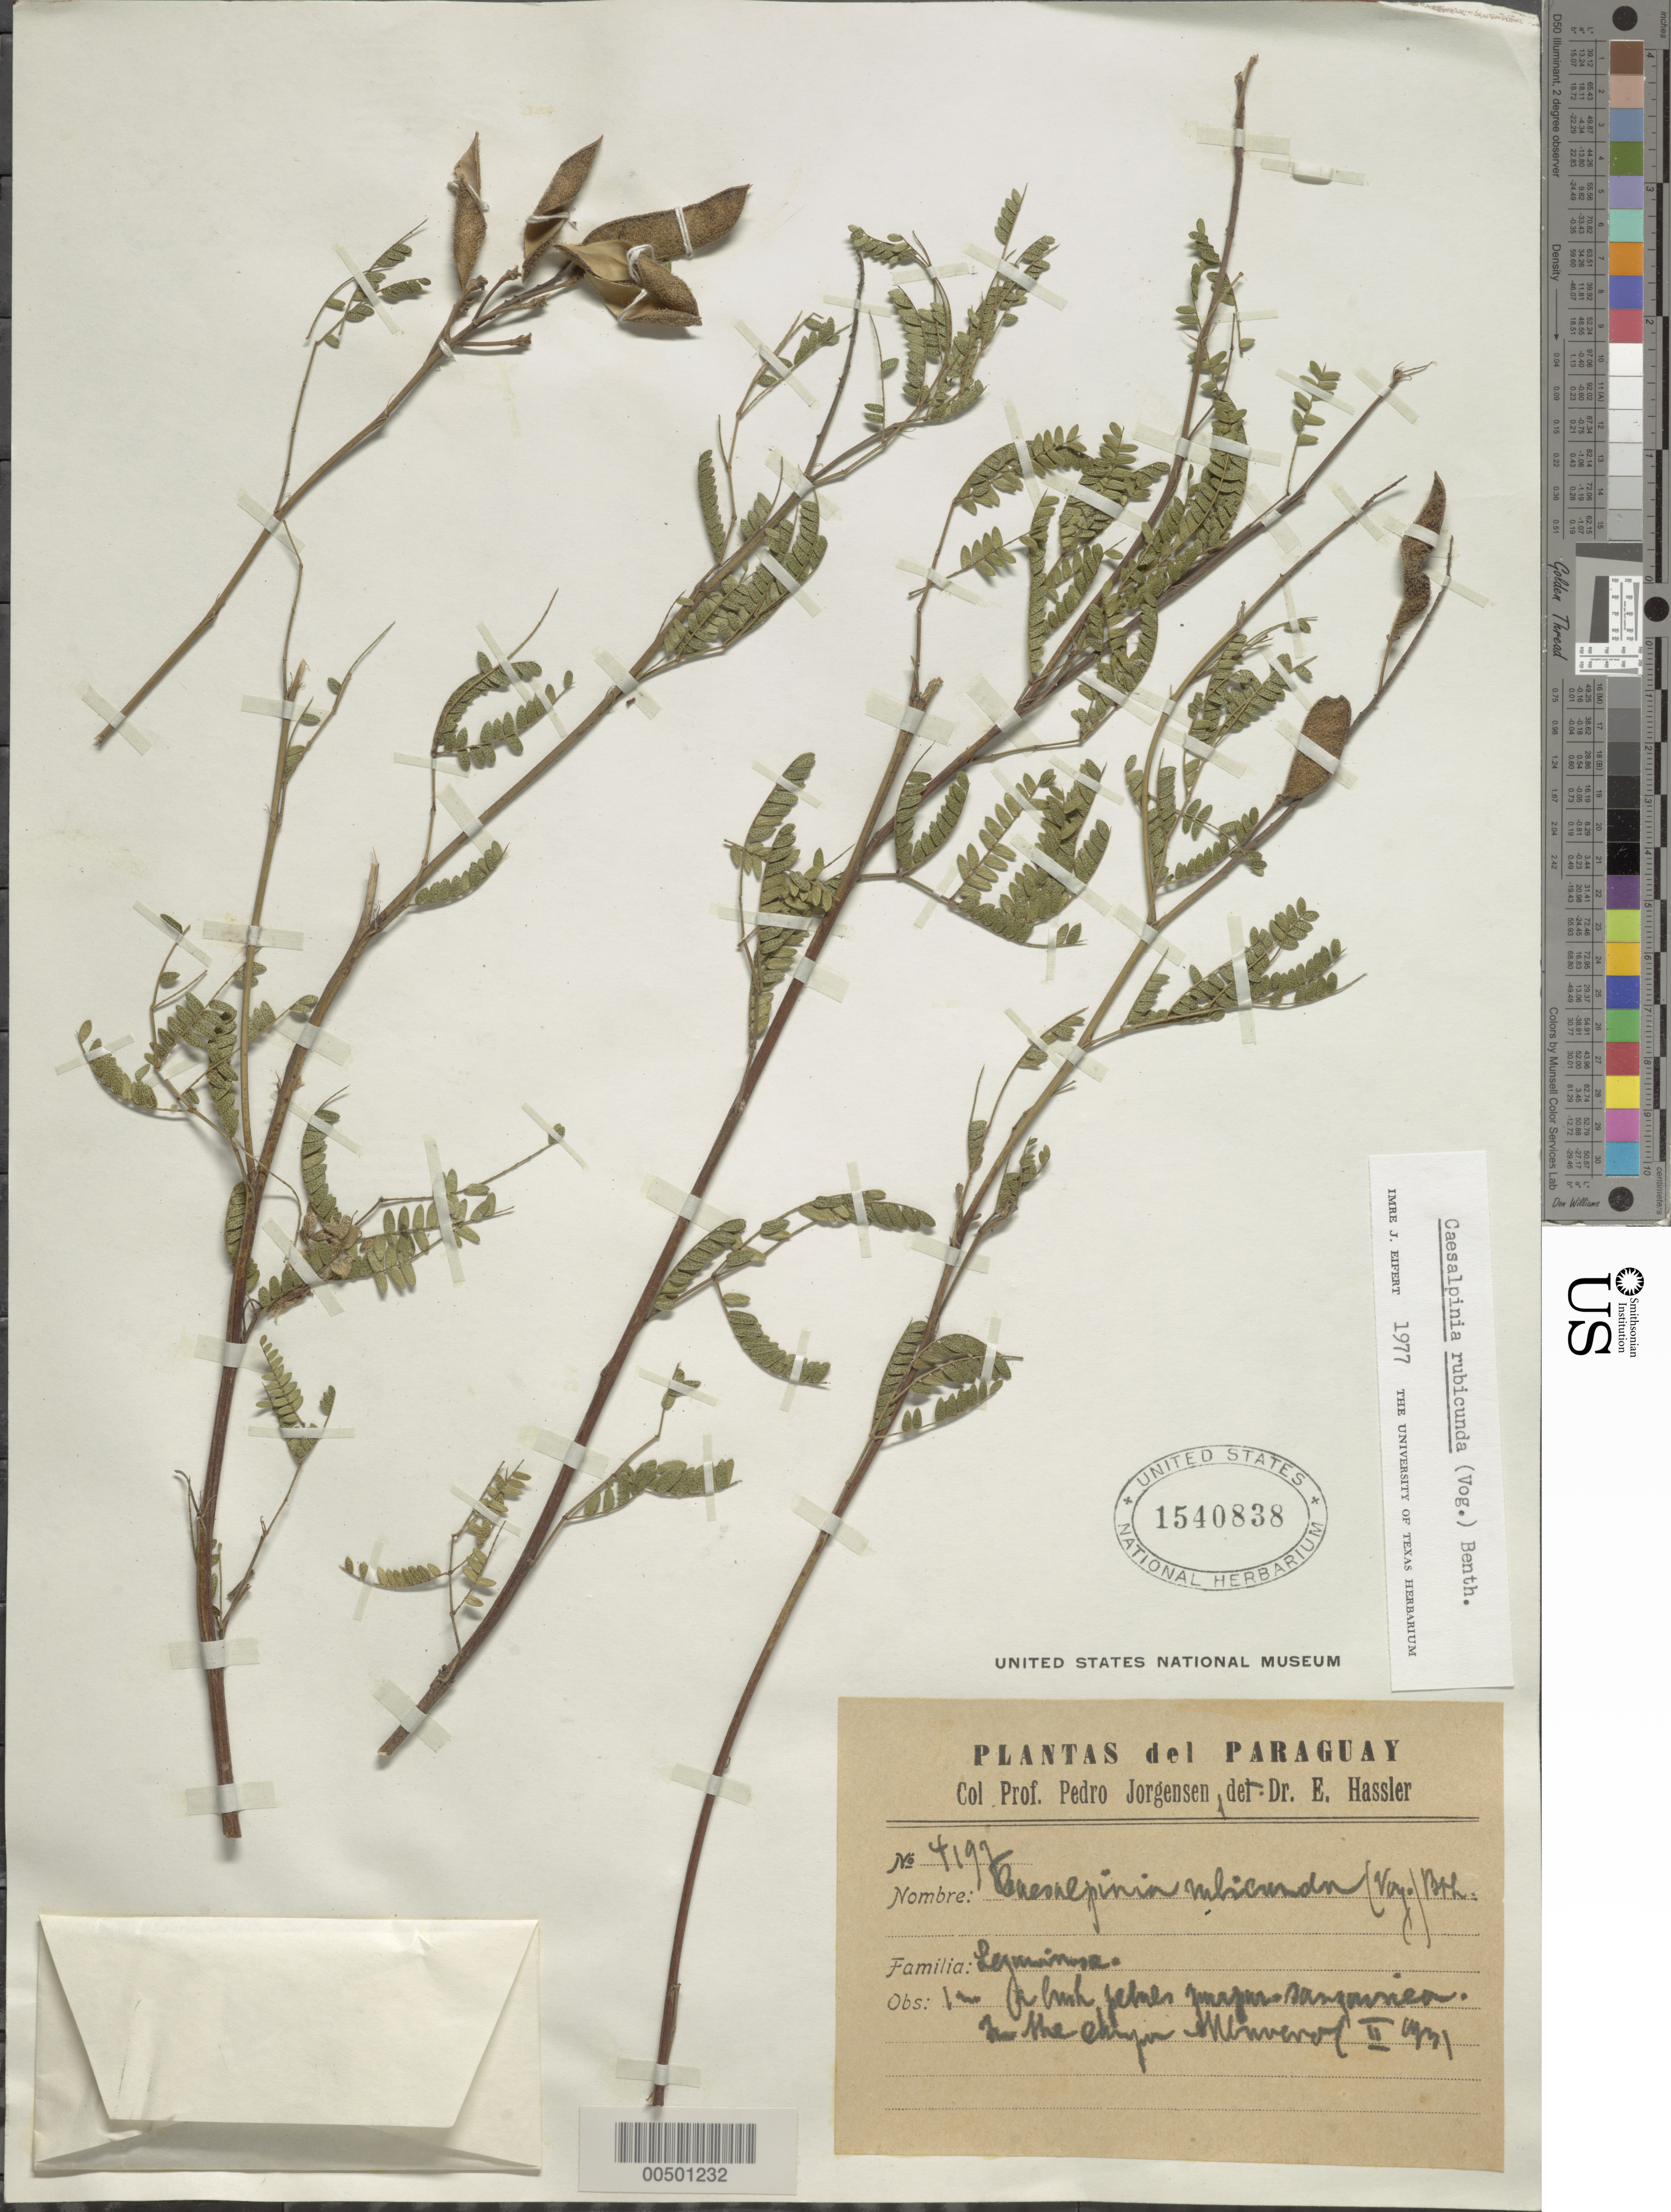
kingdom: Plantae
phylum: Tracheophyta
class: Magnoliopsida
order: Fabales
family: Fabaceae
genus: Pomaria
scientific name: Pomaria rubicunda var. rubicunda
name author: (Vogel) B.B. Simpson & G.P. Lewis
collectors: P. Jorgensen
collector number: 4197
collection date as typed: Feb 1931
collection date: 1931-02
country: Paraguay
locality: Mbuvero [interpreted]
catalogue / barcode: US 1540838